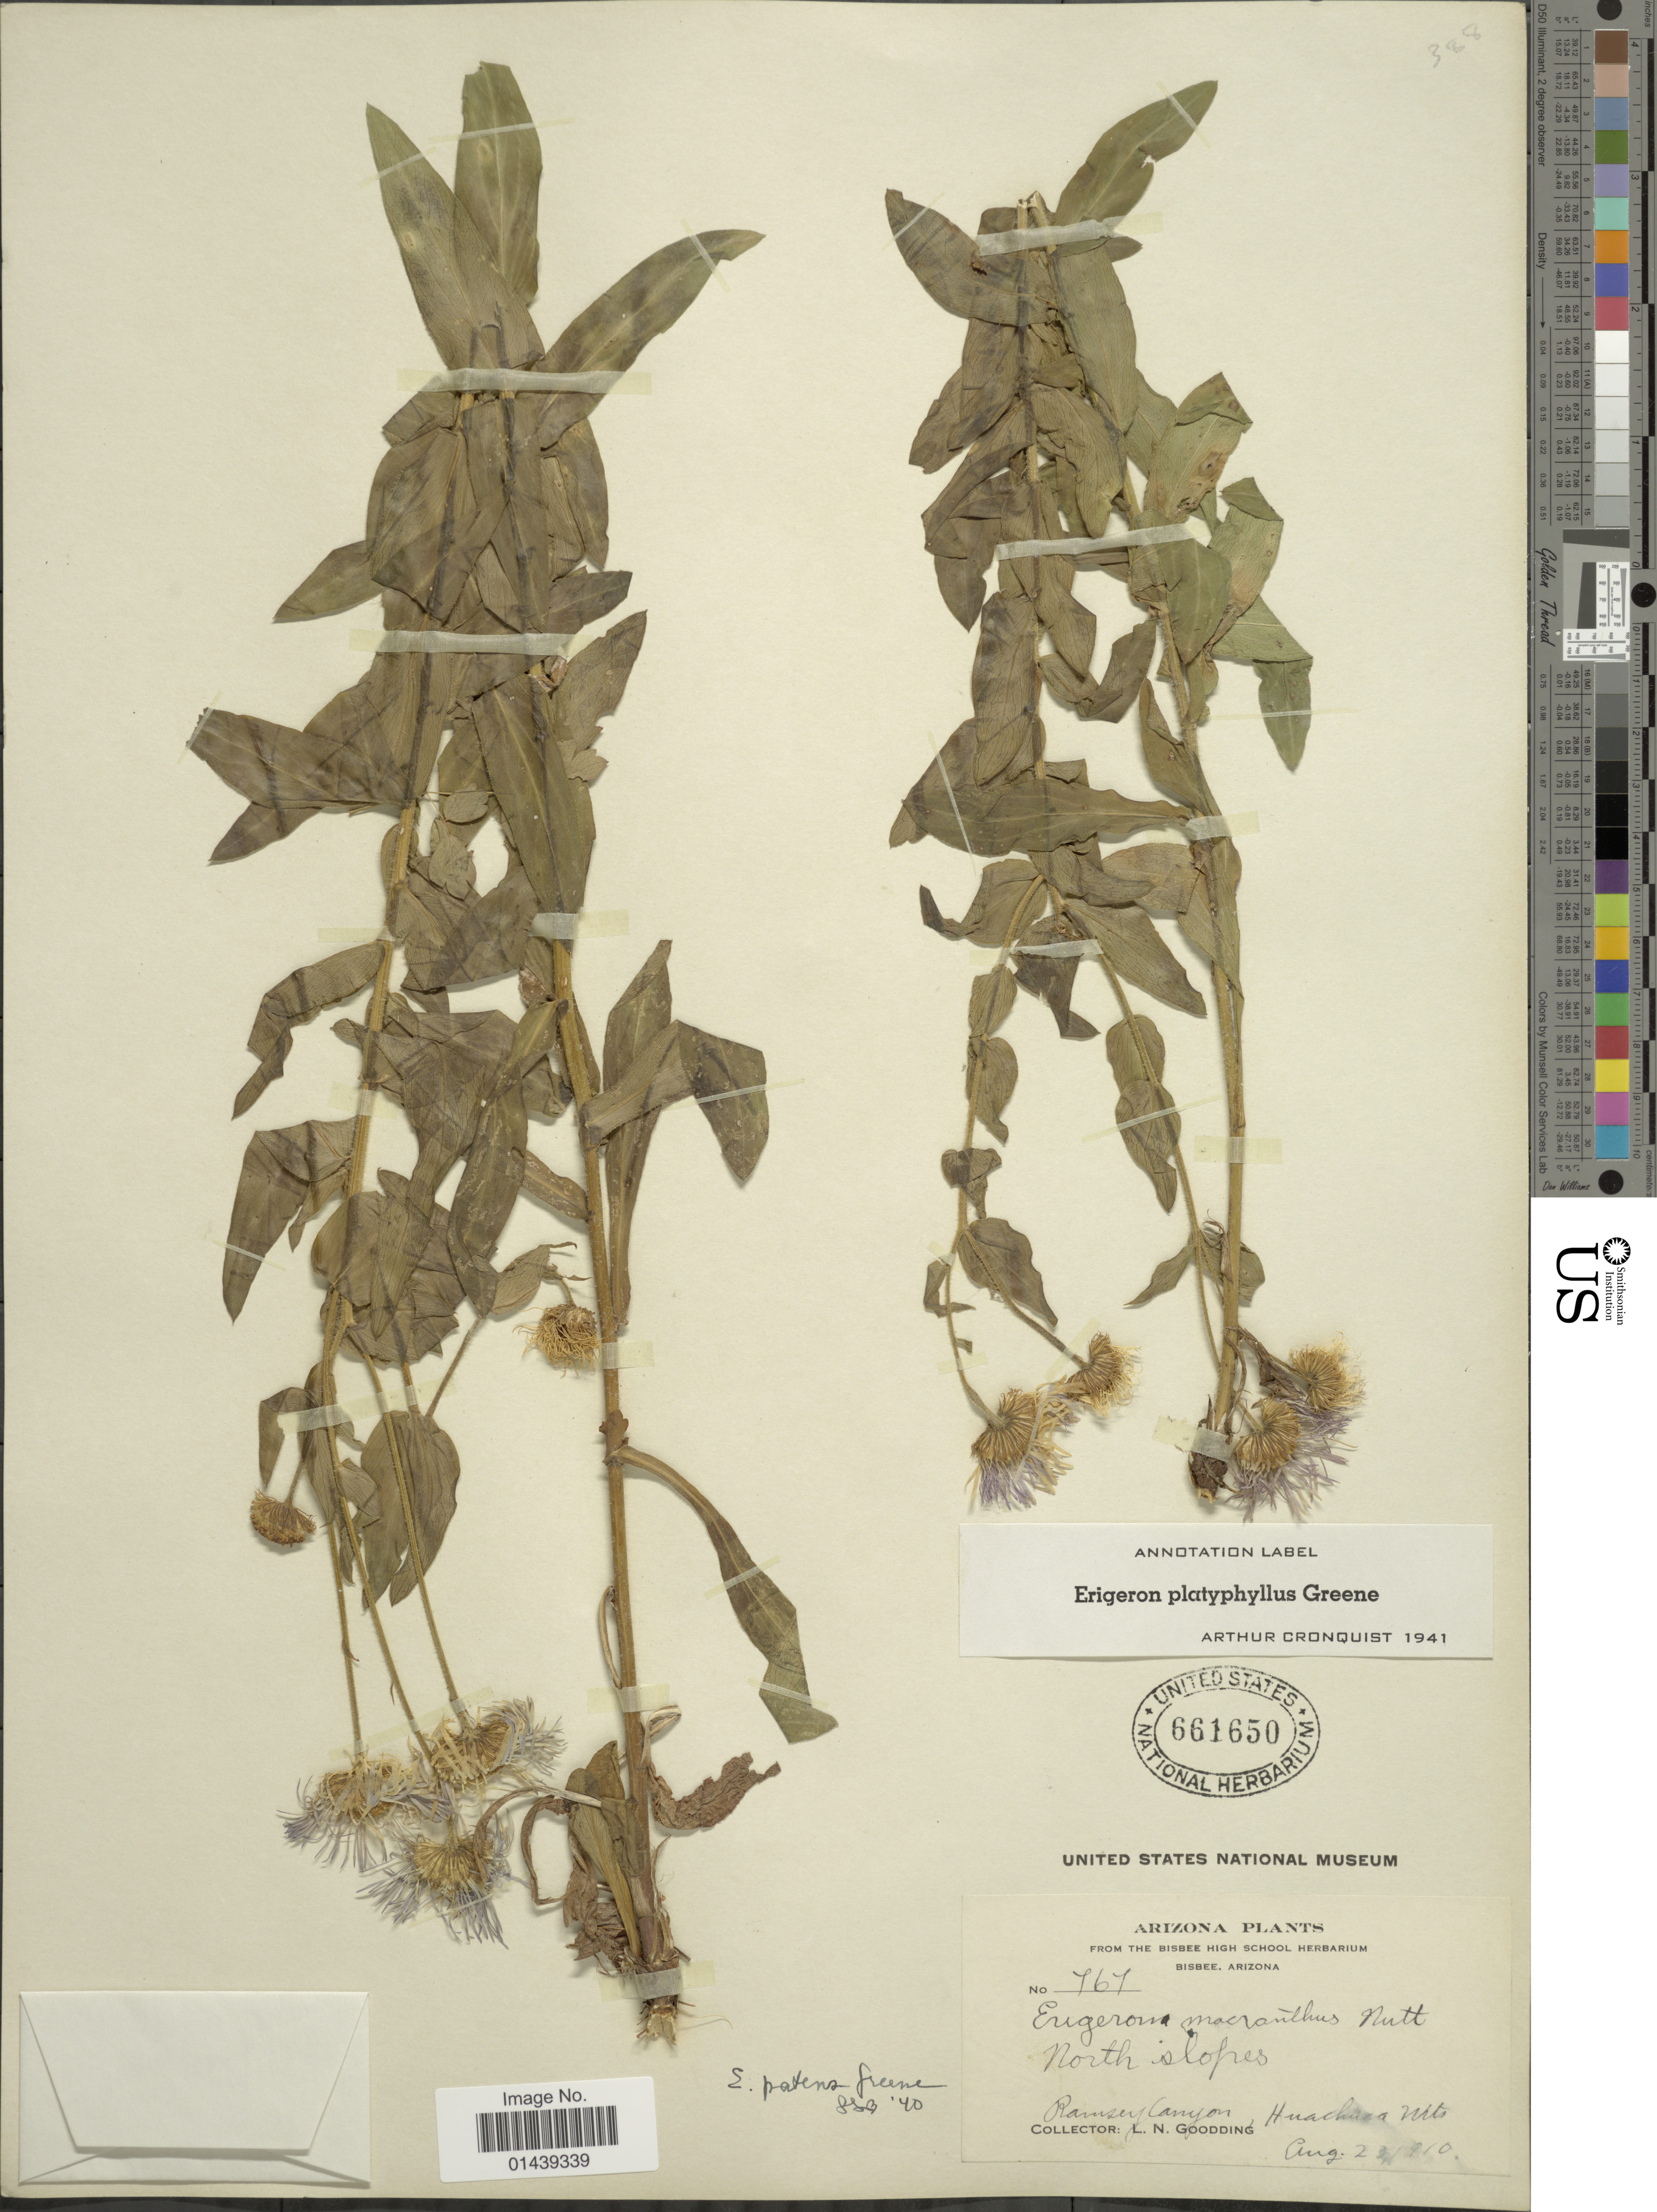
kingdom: Plantae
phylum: Tracheophyta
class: Magnoliopsida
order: Asterales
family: Asteraceae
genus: Erigeron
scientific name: Erigeron platyphyllus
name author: Greene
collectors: L. N. Goodding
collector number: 767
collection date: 1910-08-23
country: United States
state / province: Arizona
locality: North slope. Ramsey Canyon, Huachuca Mts.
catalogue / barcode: US 661650